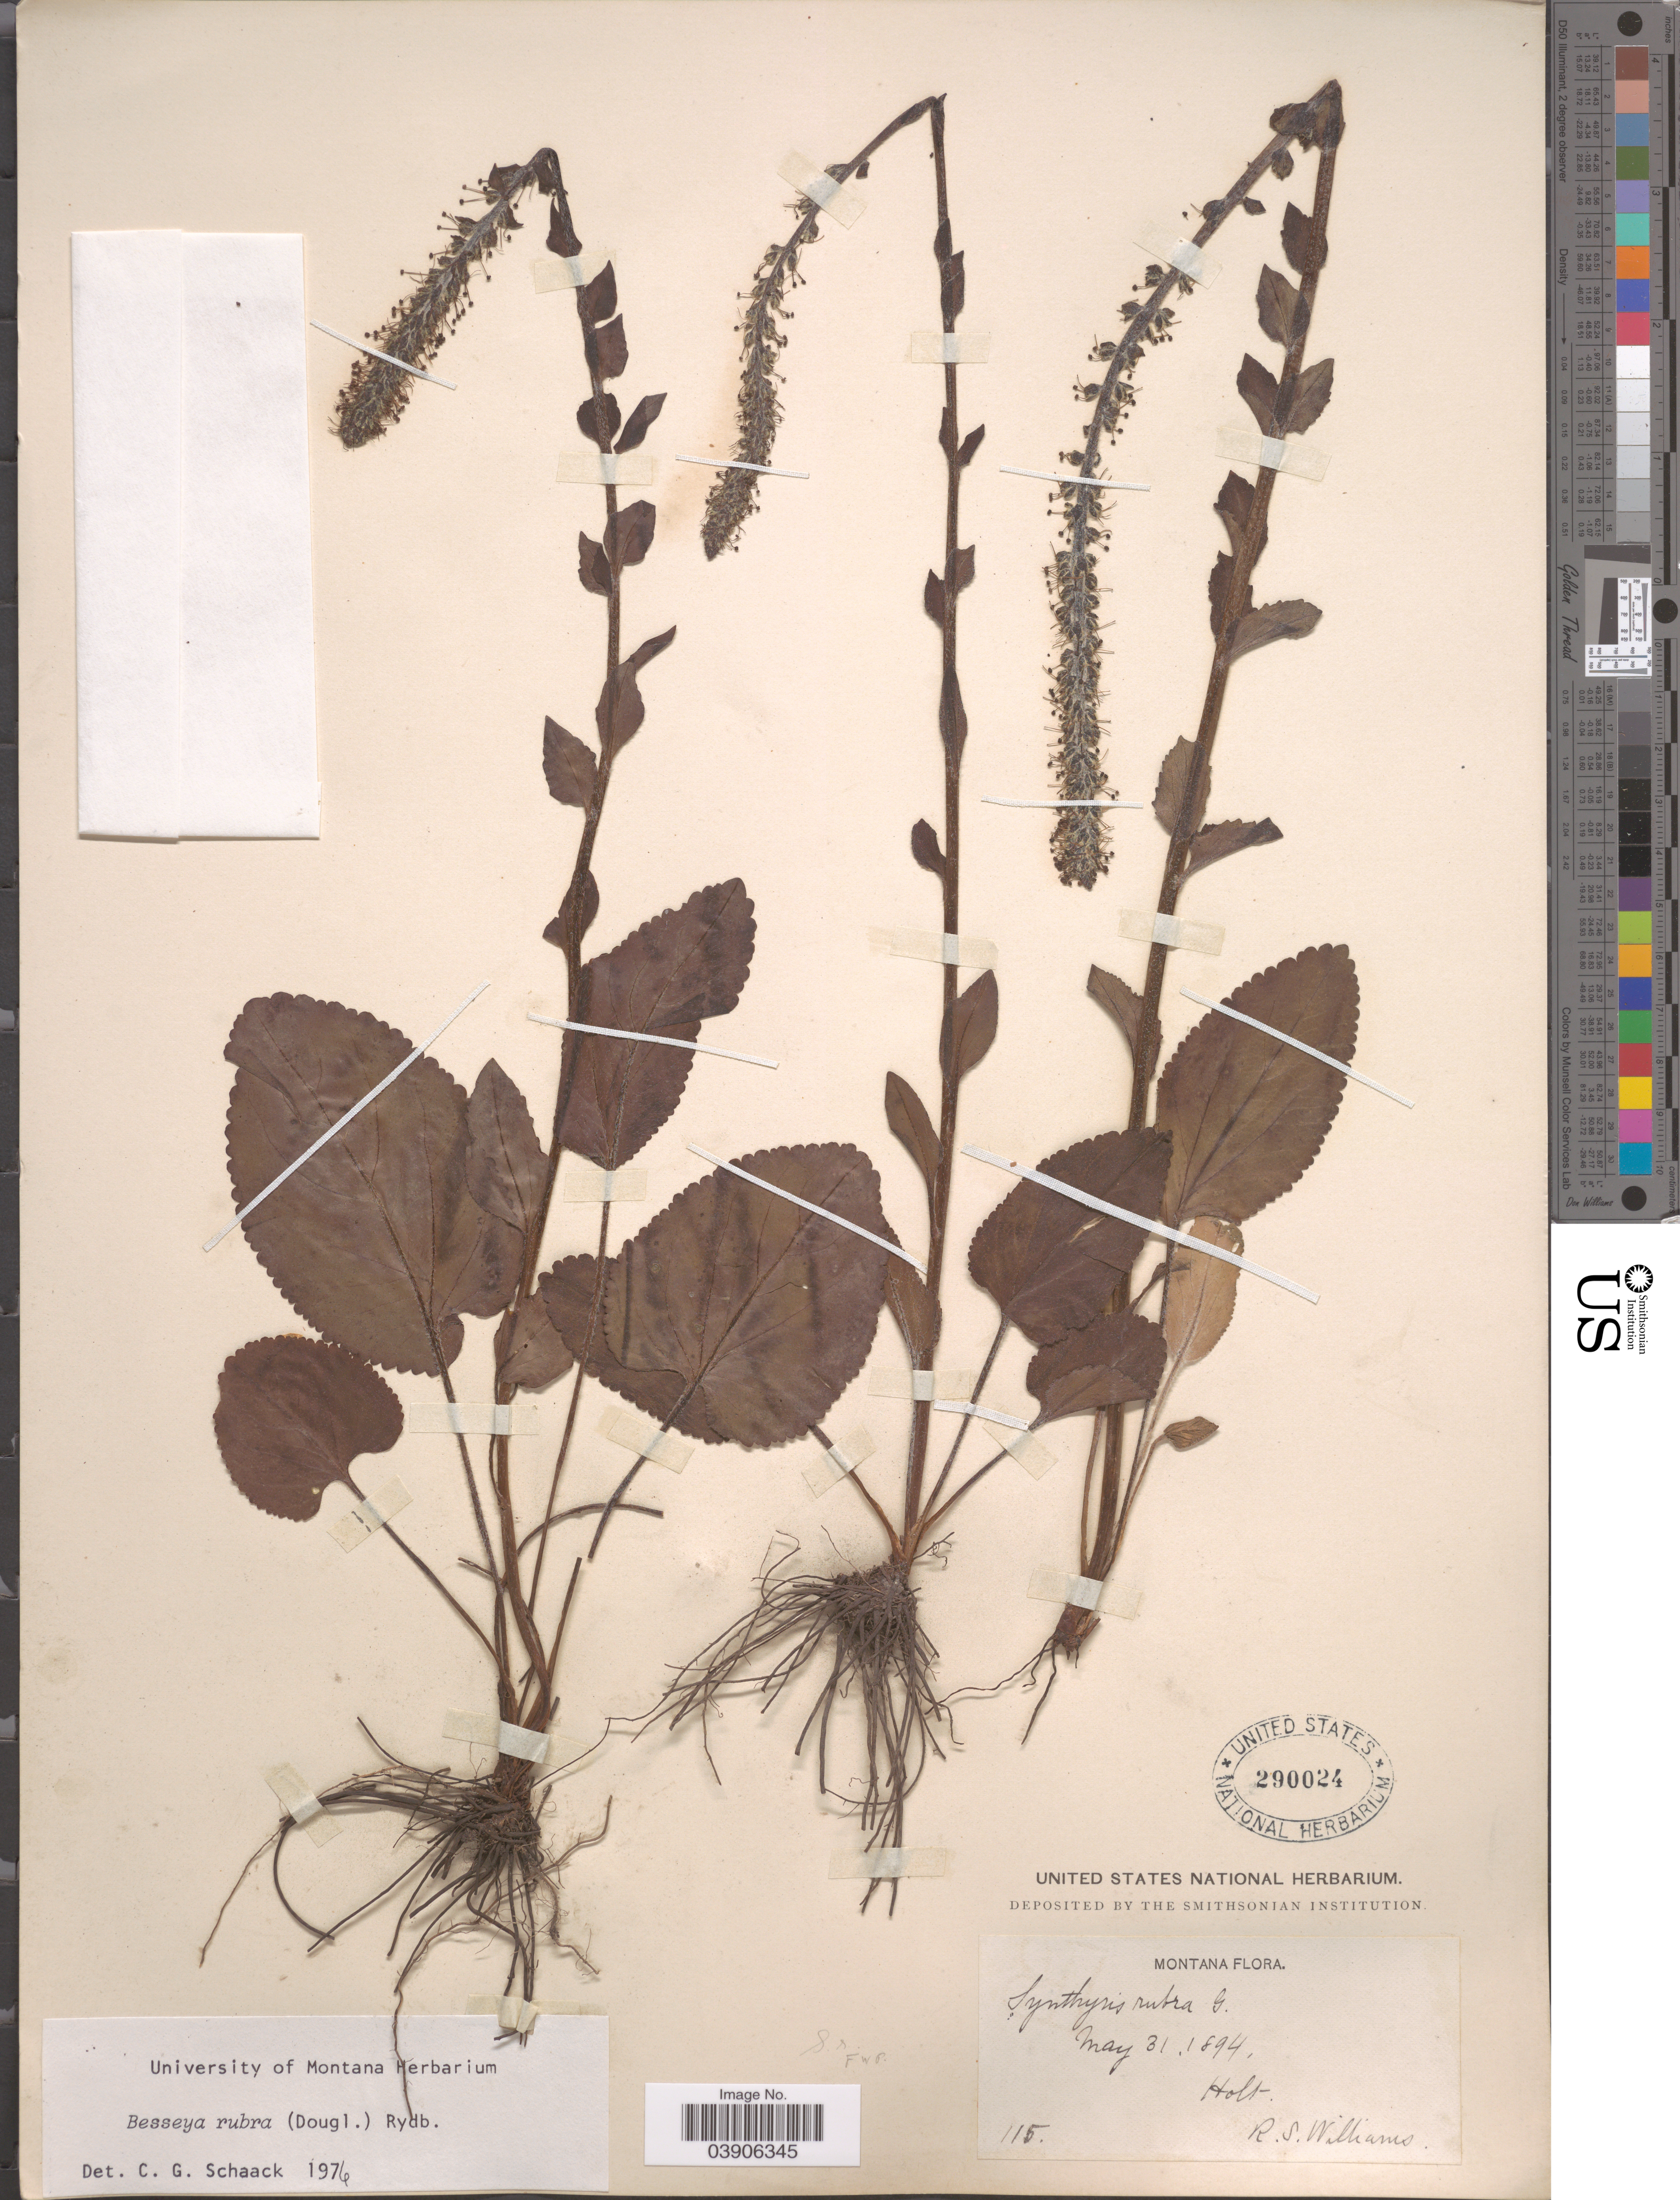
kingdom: Plantae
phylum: Tracheophyta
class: Magnoliopsida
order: Lamiales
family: Plantaginaceae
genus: Synthyris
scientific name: Synthyris rubra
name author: (Douglas ex Hook.) Benth.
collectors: R. S. Williams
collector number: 115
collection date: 1894-05-31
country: United States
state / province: Montana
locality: Holt.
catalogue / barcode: US 290024